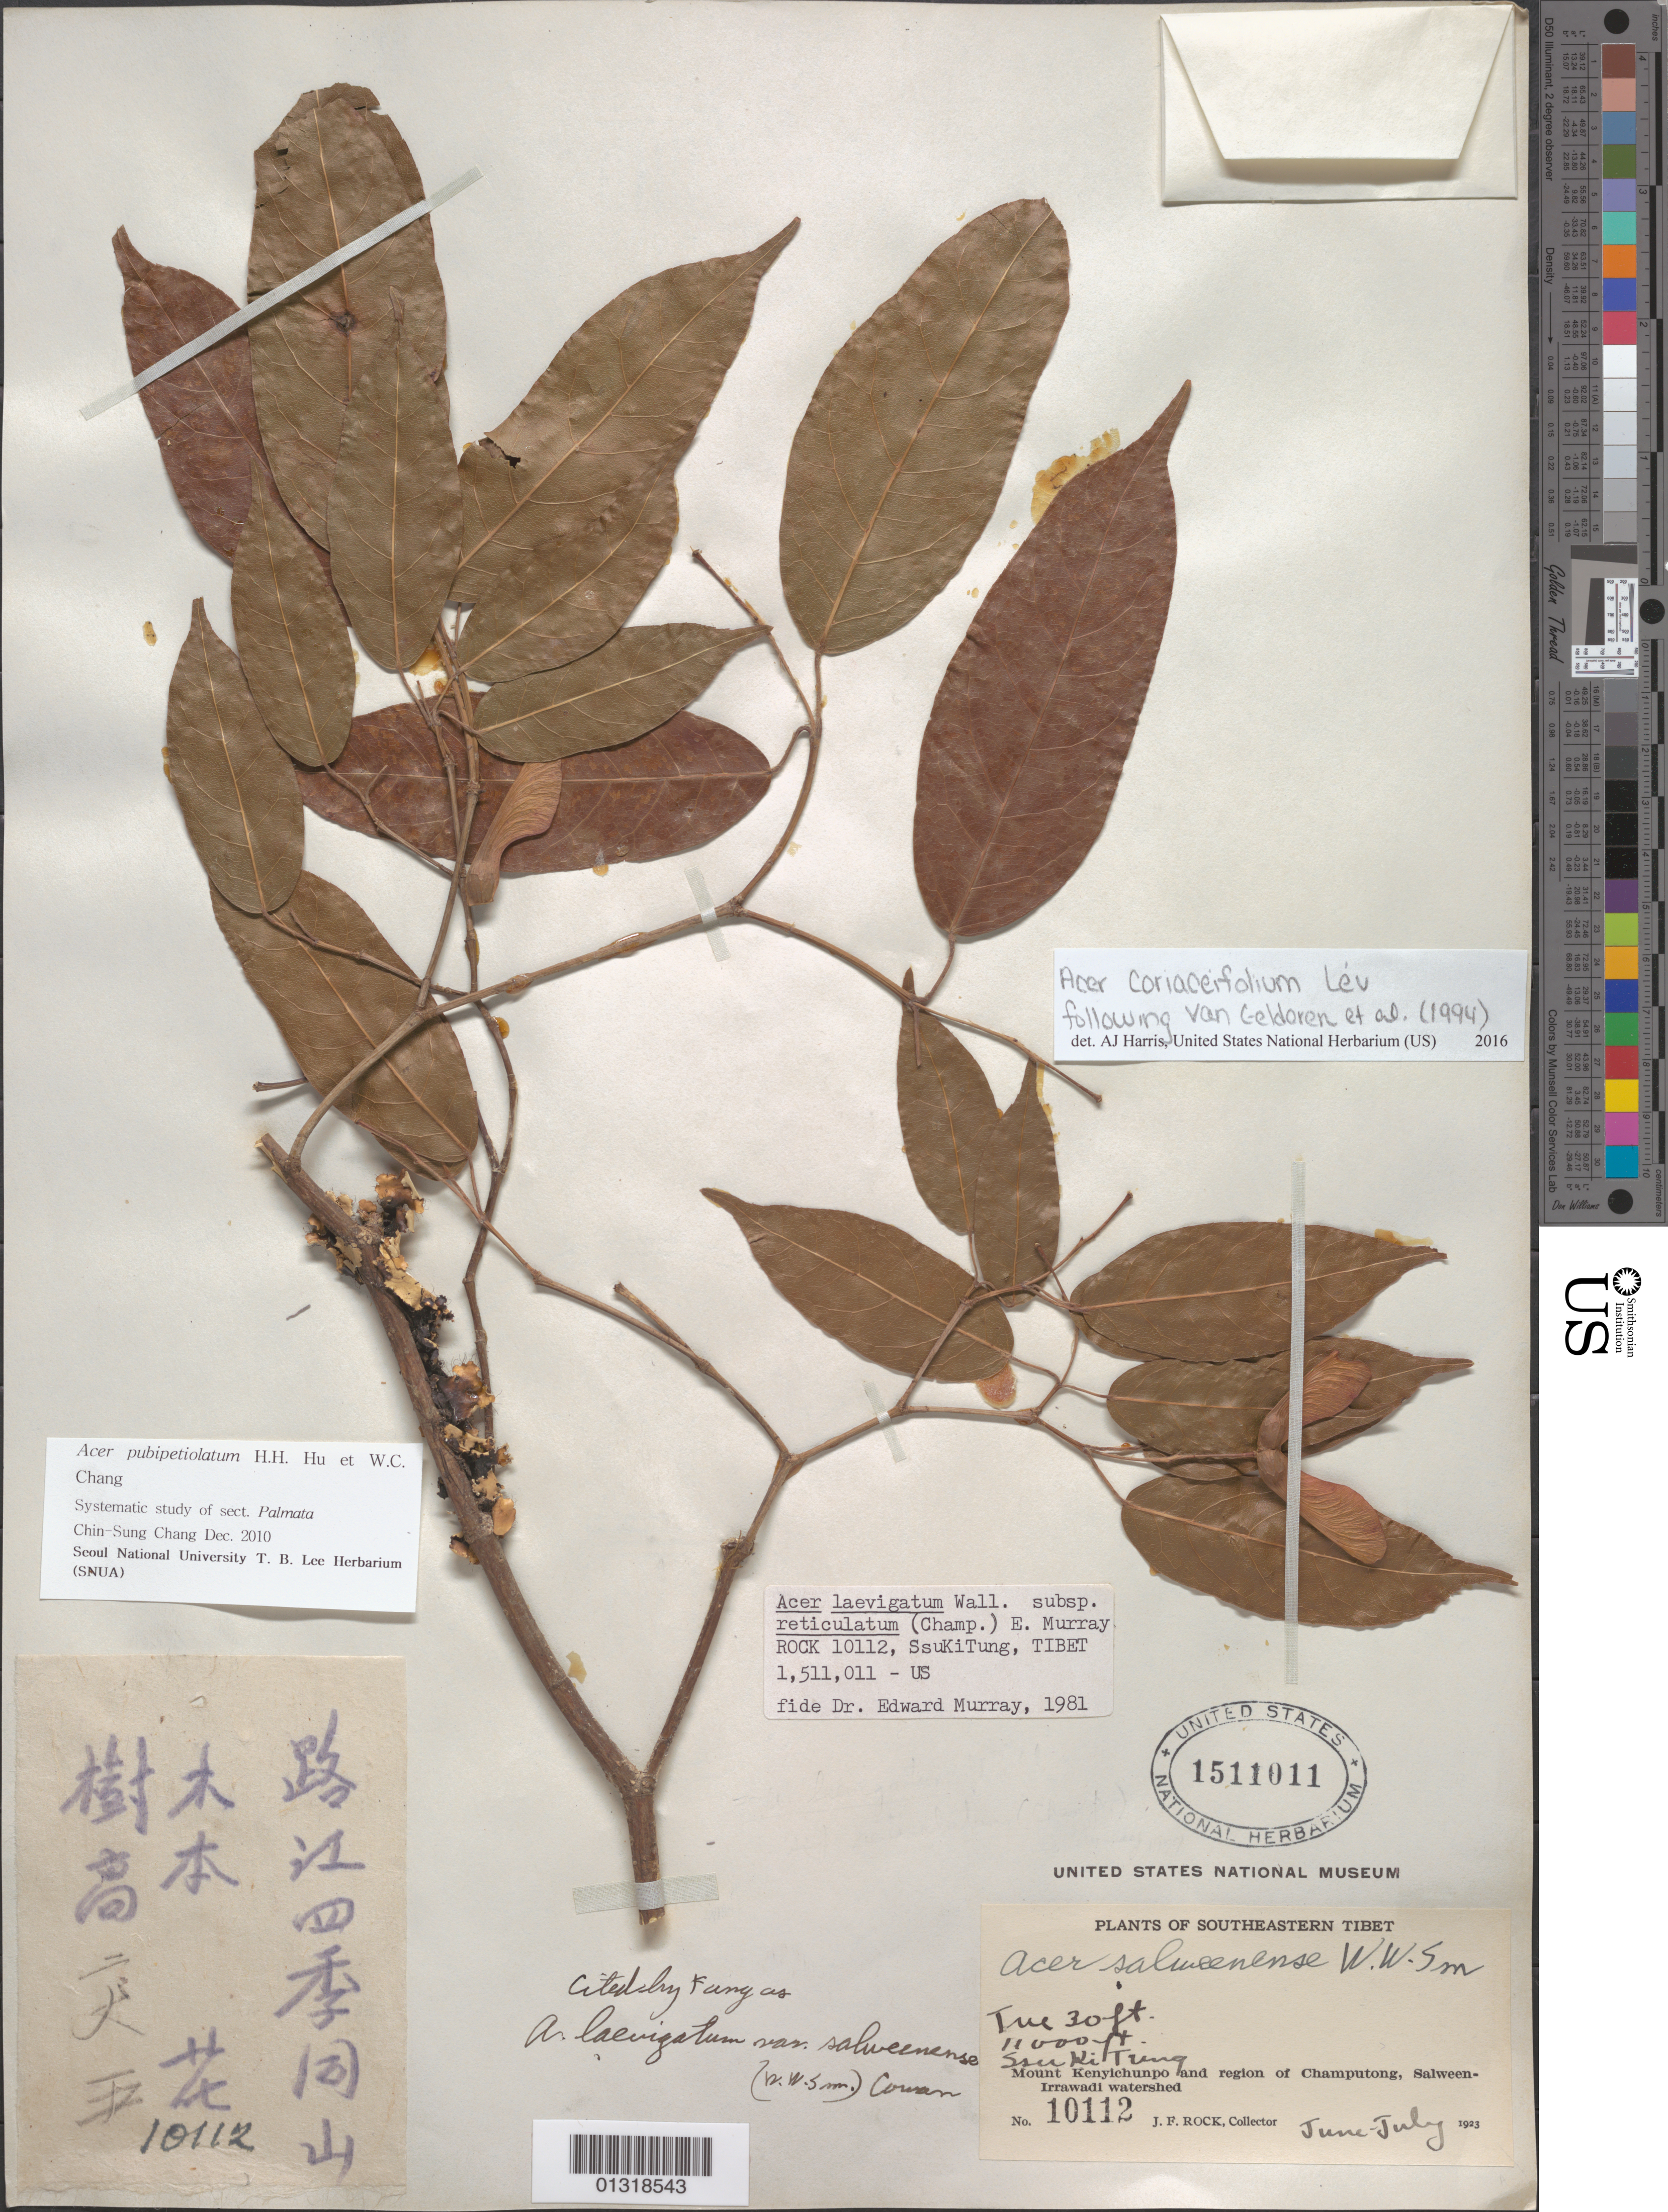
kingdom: Plantae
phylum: Tracheophyta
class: Magnoliopsida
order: Sapindales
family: Sapindaceae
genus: Acer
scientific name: Acer coriaceifolium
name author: H. Lév.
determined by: Harris, A. J.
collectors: J. F. Rock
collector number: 10112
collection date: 1923-06/1923-07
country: China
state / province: Xizang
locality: Mount Kenyichunpo and regionof Champutong, Salween-Irrawadi watershed. Ssu Ki Tring [?]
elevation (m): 3353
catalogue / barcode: US 1511011